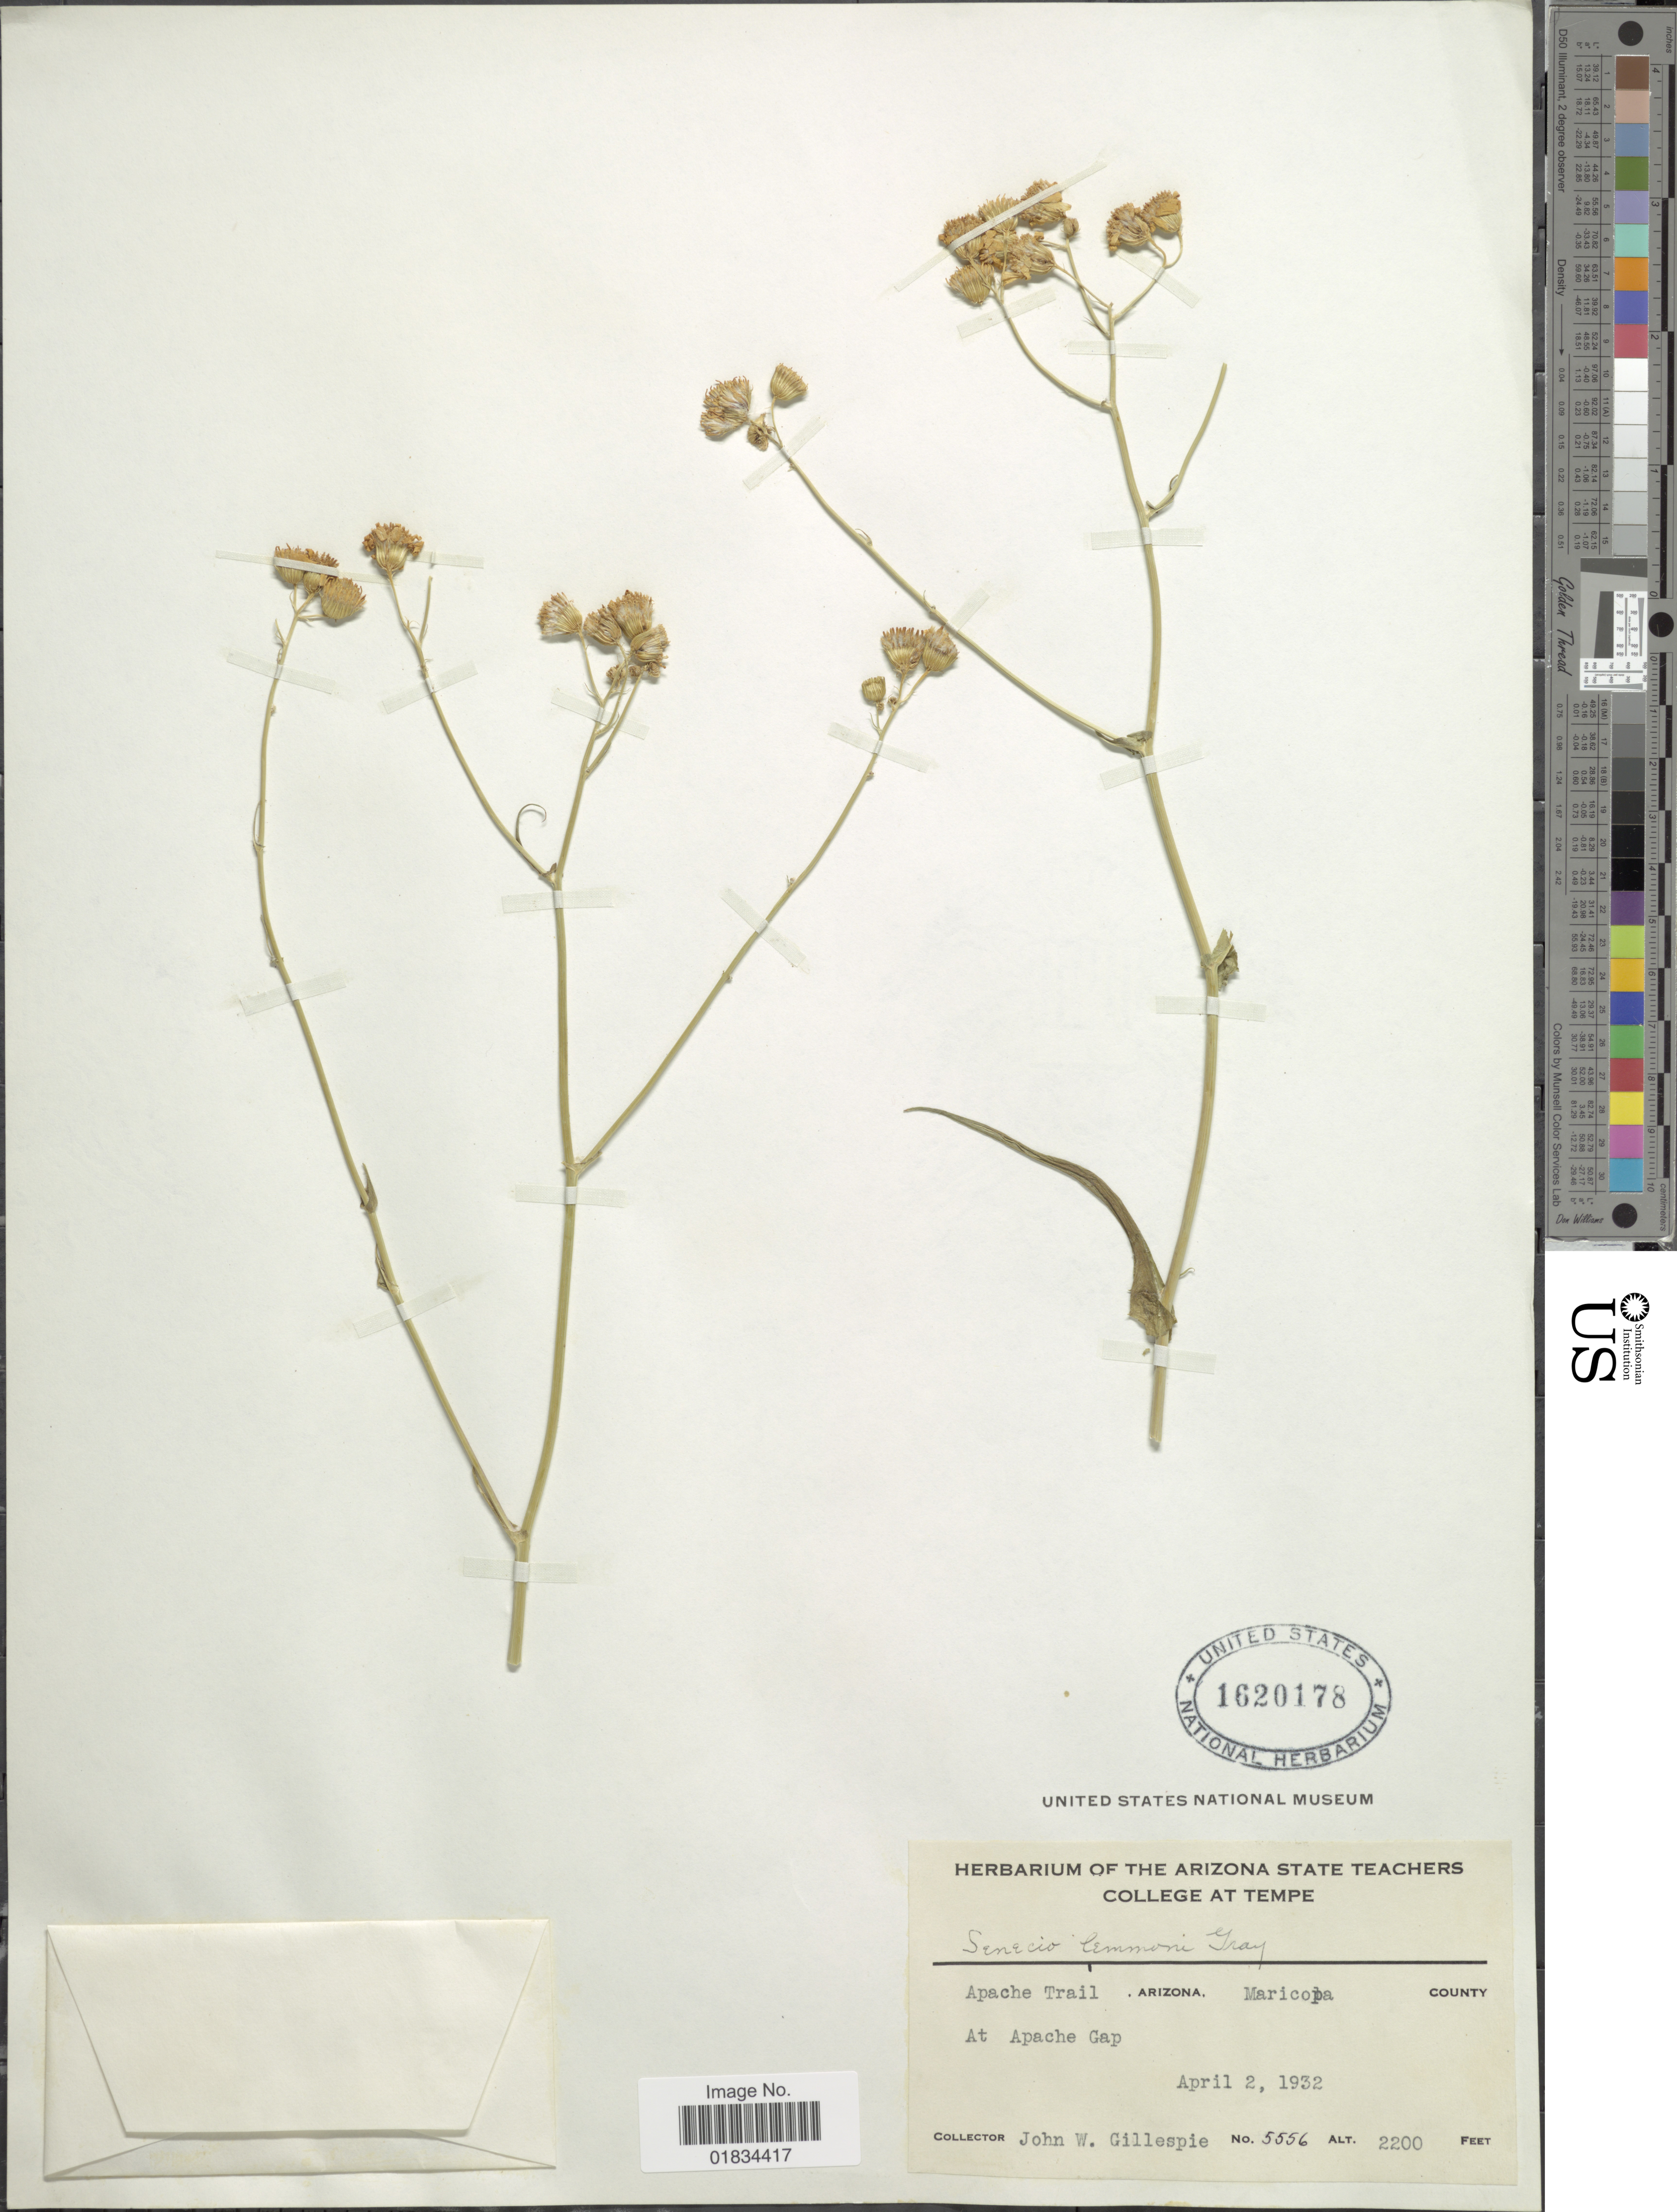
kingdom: Plantae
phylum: Tracheophyta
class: Magnoliopsida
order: Asterales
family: Asteraceae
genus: Senecio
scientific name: Senecio lemmonii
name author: A. Gray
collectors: J. W. Gillespie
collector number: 5556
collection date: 1932-04-02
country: United States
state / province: Arizona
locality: Apache Trail, Maricopa County, At Aoache Gap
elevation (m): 671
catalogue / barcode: US 1620178